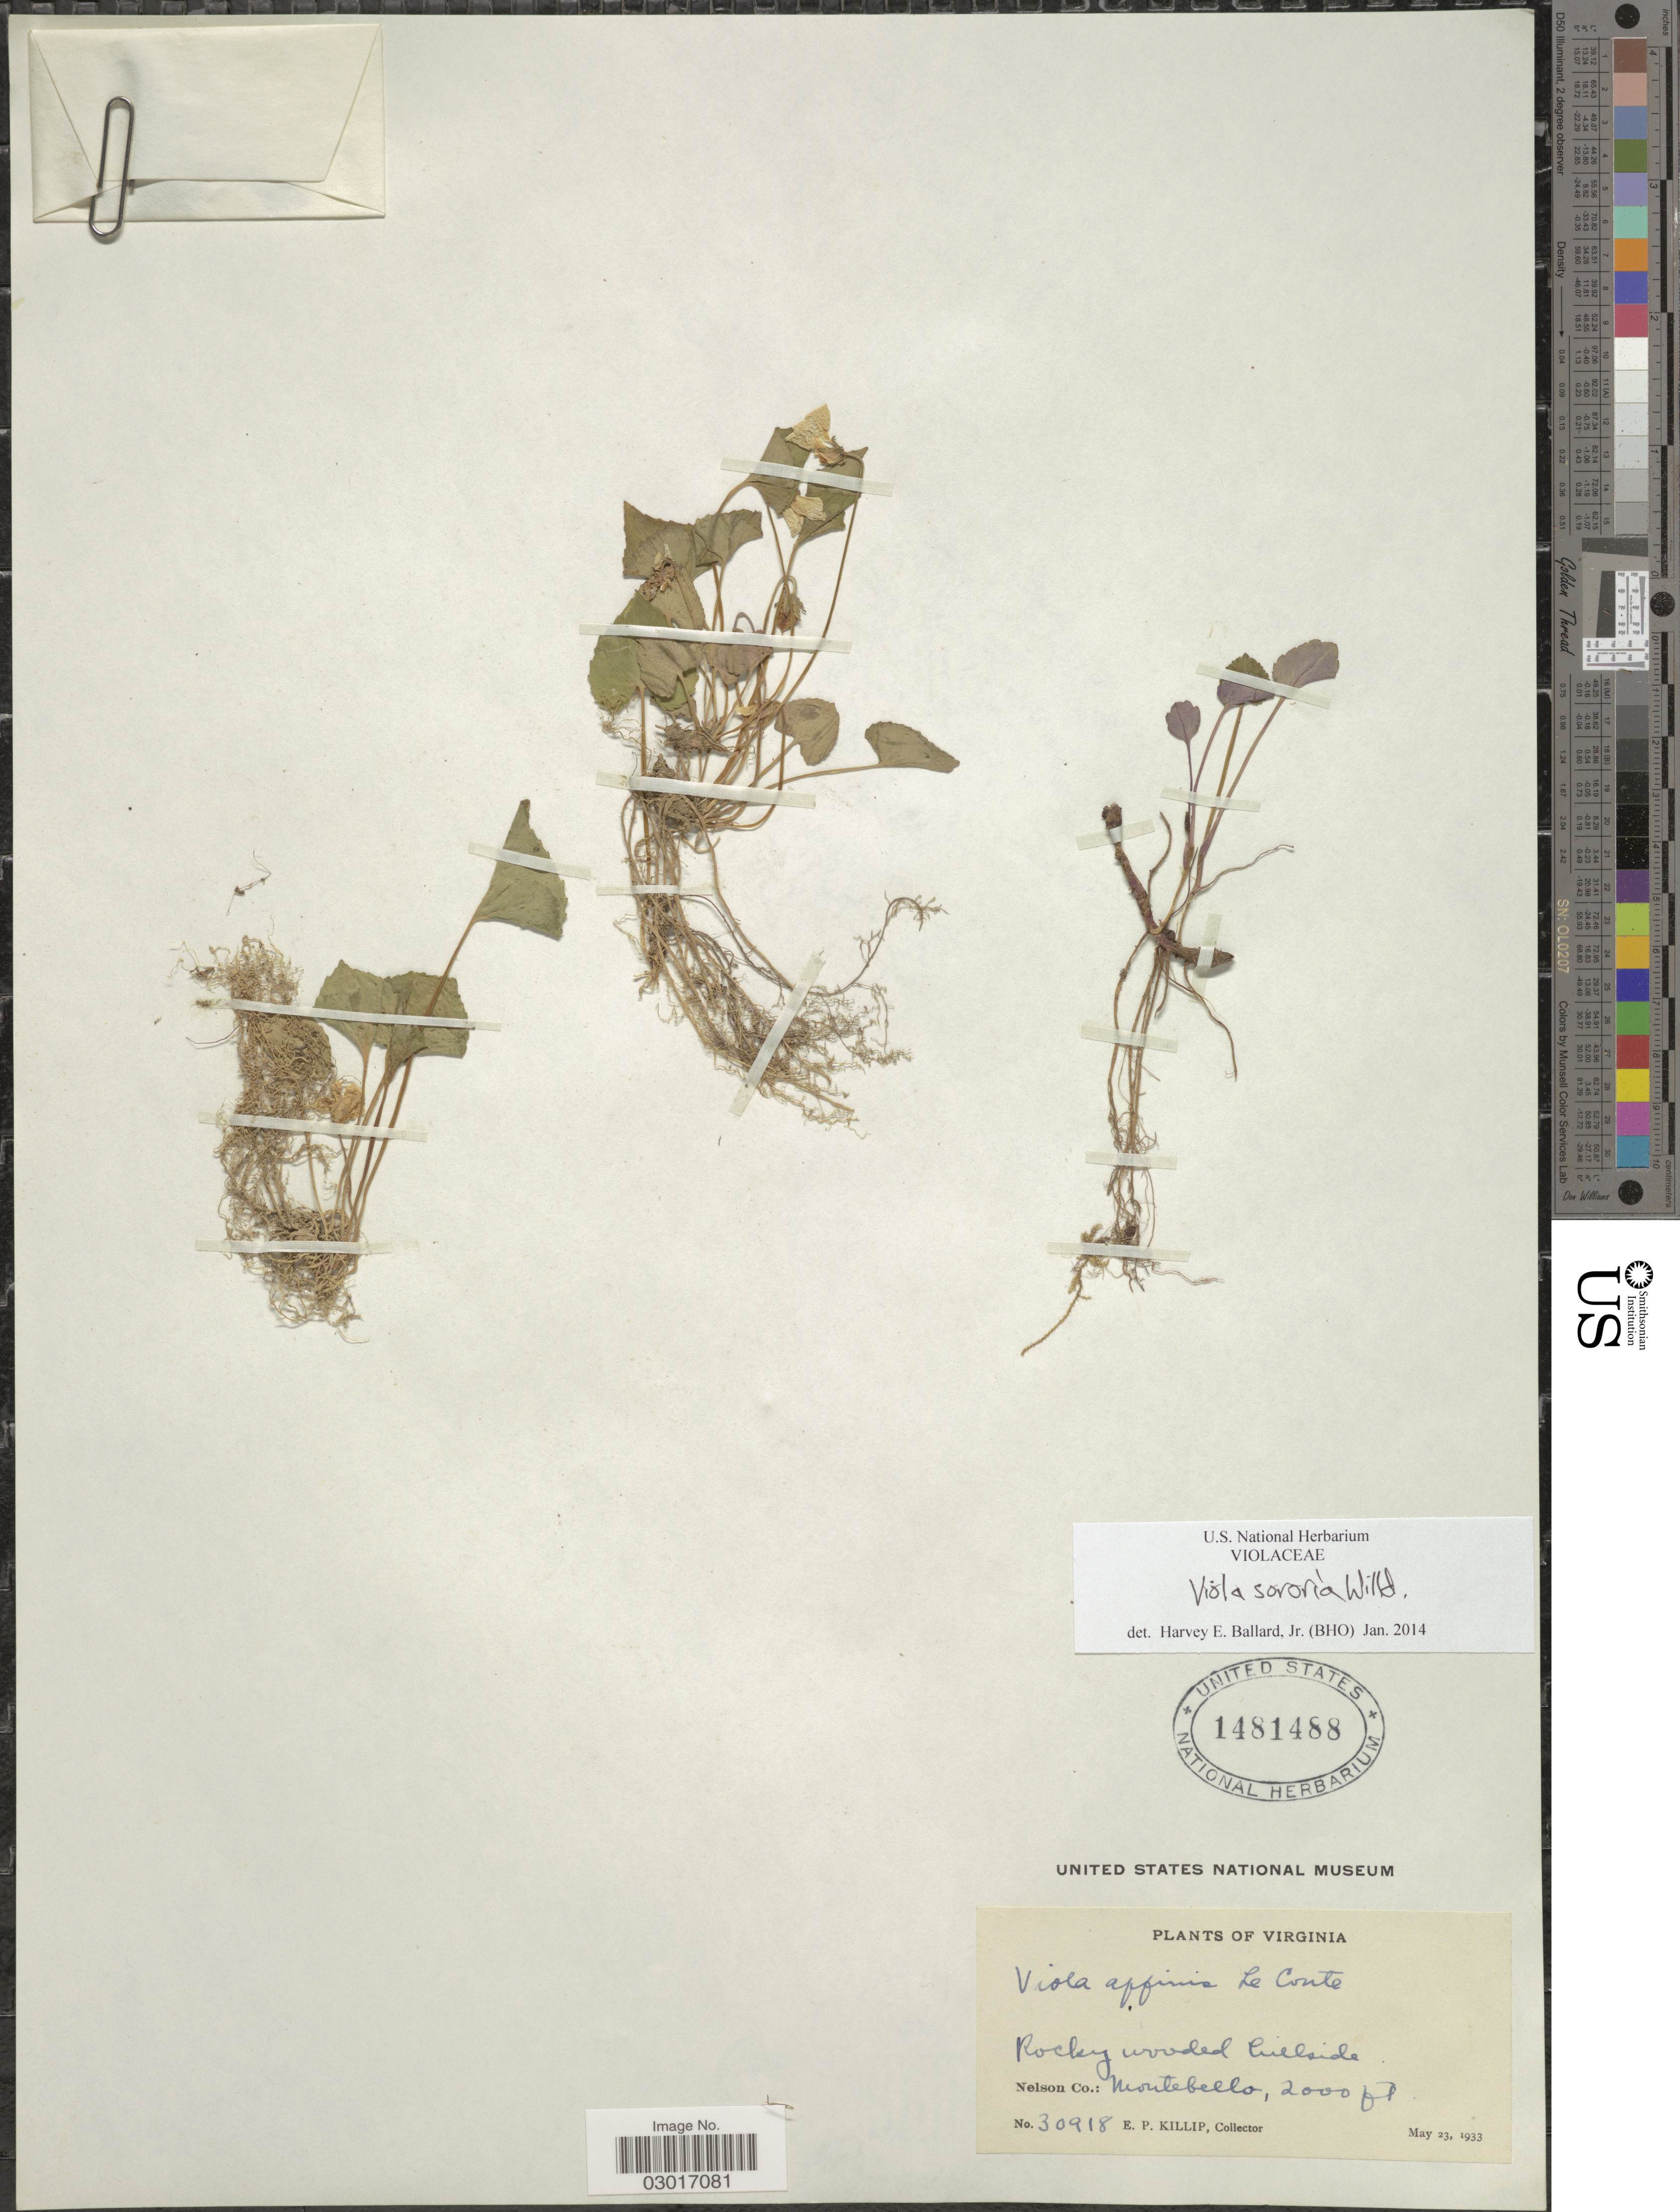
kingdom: Plantae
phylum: Tracheophyta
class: Magnoliopsida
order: Malpighiales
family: Violaceae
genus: Viola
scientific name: Viola sororia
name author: Willd.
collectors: E. P. Killip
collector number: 30918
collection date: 1933-05-23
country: United States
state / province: Virginia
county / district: Nelson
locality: Nelson Co.: Montebello.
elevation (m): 610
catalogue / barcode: US 1481488